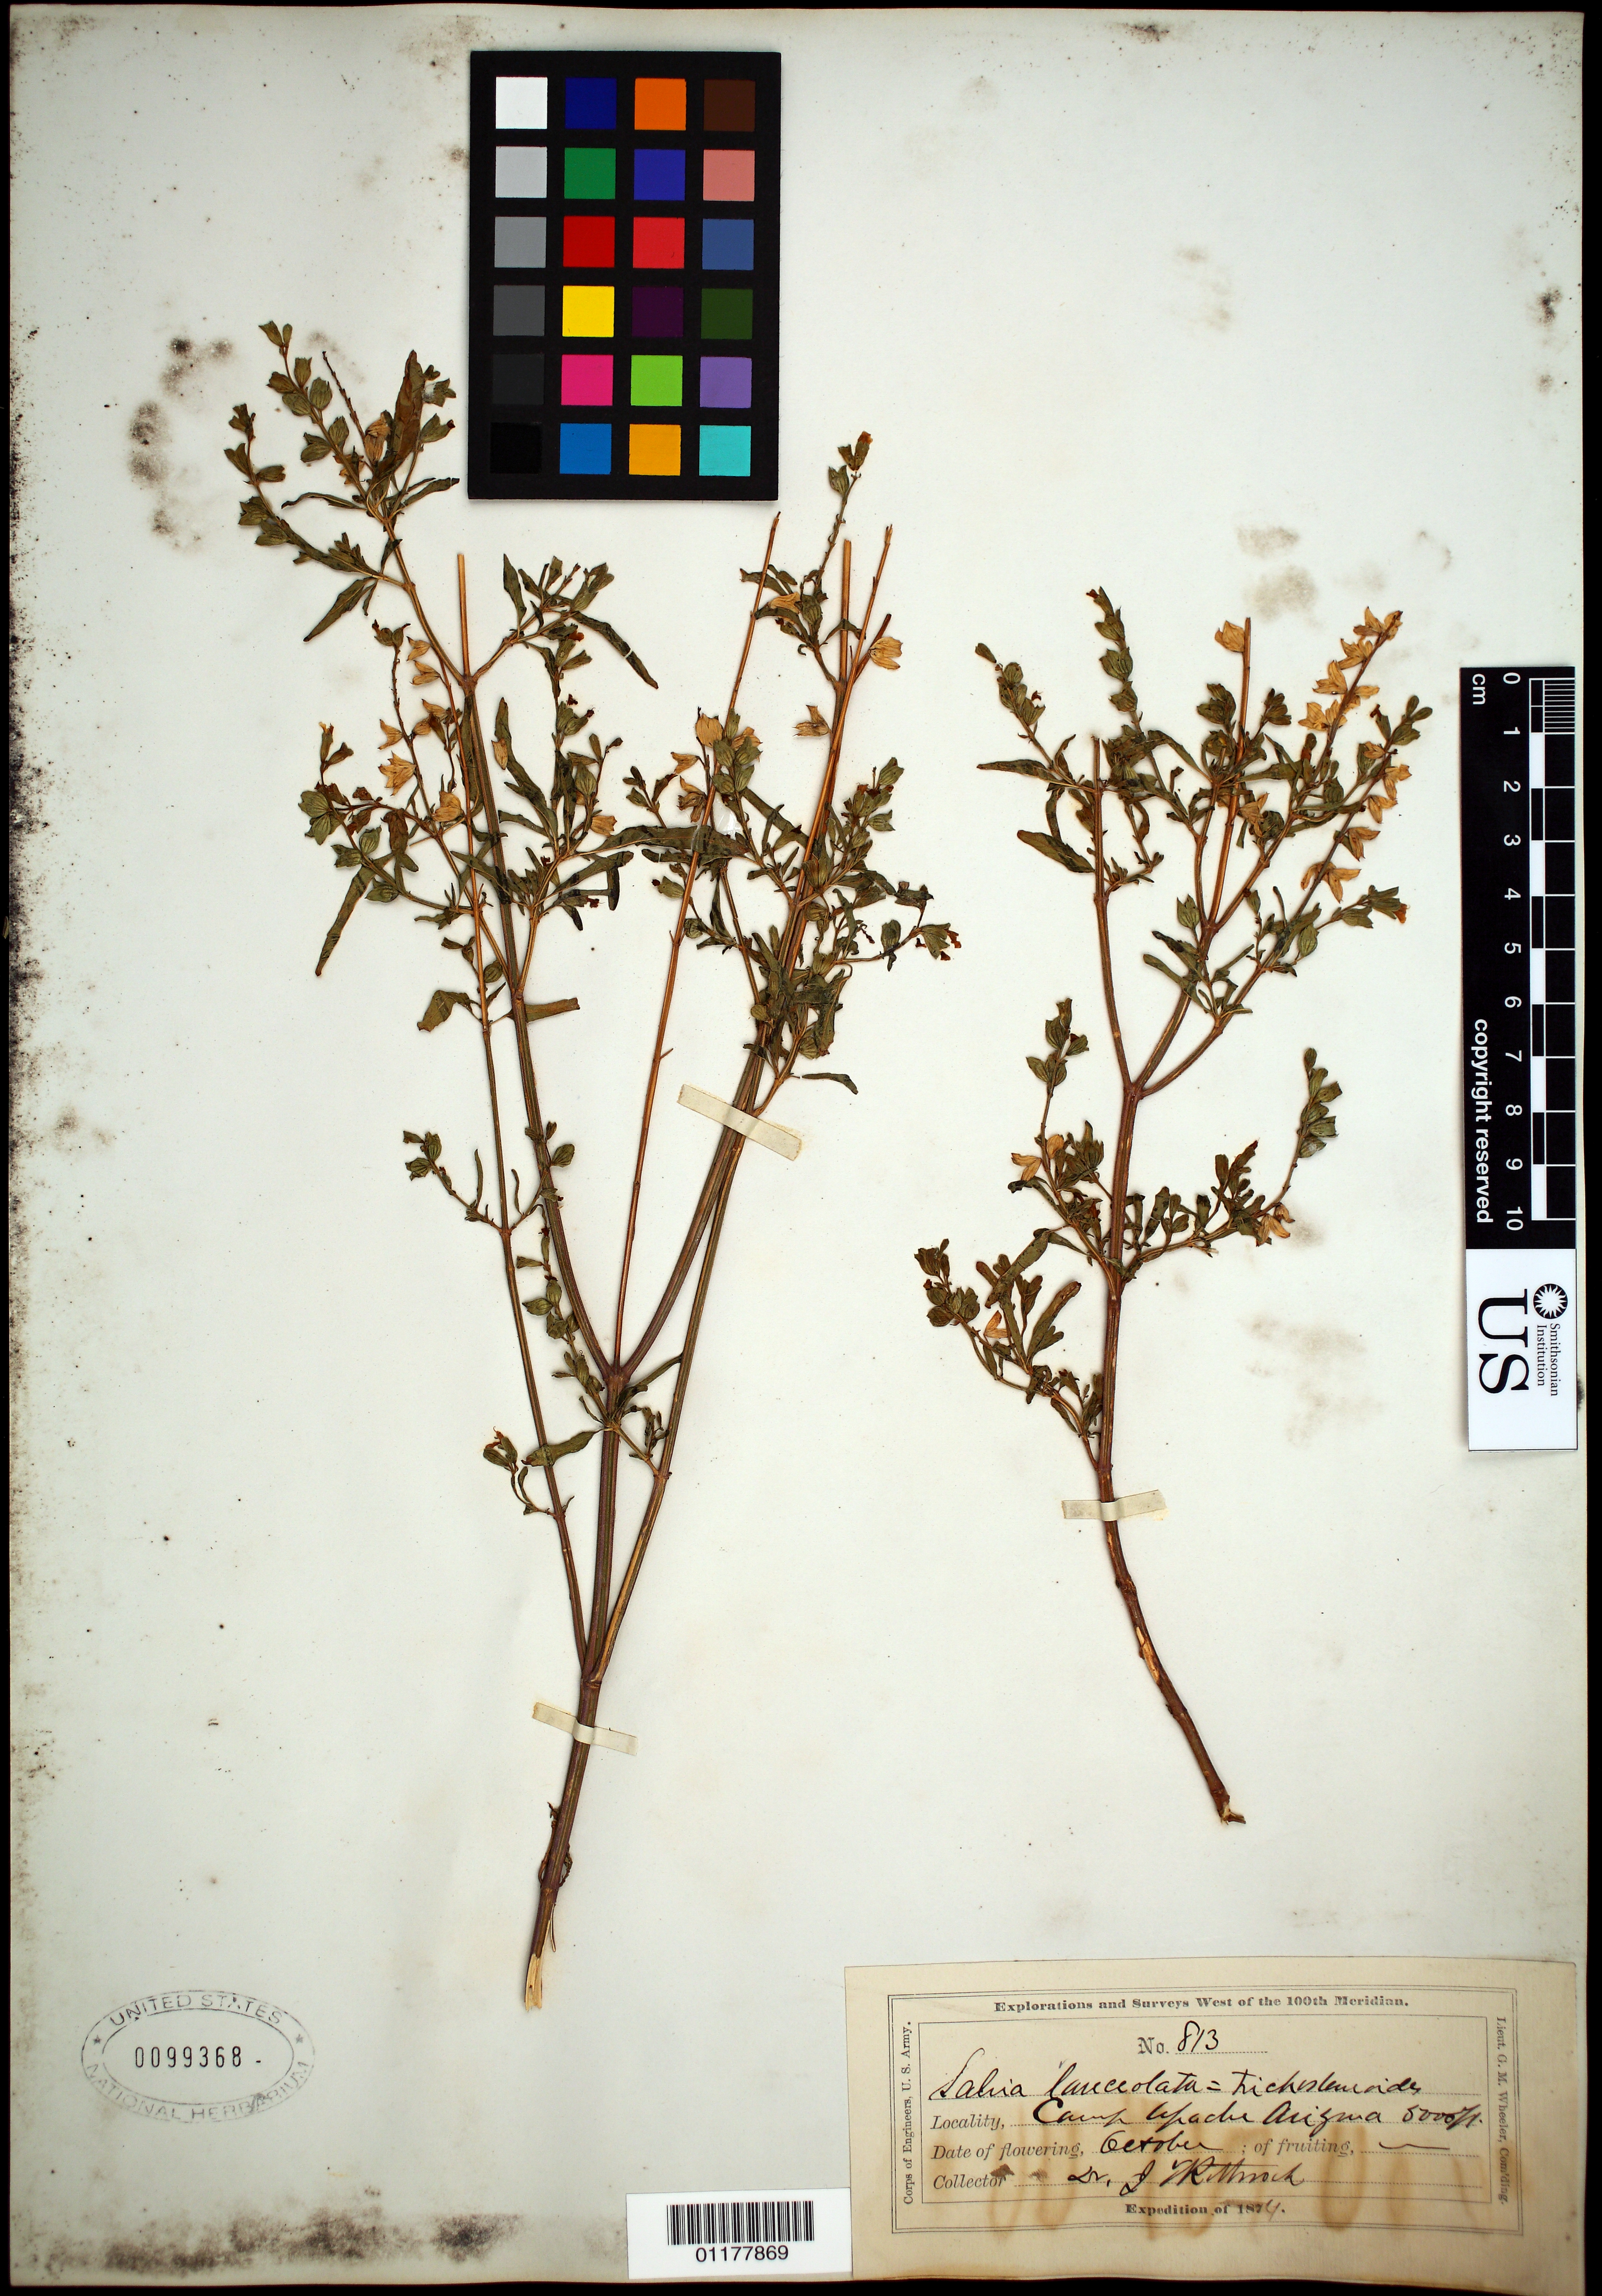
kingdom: Plantae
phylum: Tracheophyta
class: Magnoliopsida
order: Lamiales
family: Lamiaceae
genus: Salvia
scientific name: Salvia lanceolata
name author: Brouss.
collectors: J. T. Rothrock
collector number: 813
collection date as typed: Oct 1874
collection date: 1874-10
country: United States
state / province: Arizona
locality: Camp Apache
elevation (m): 1524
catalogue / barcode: US 99368